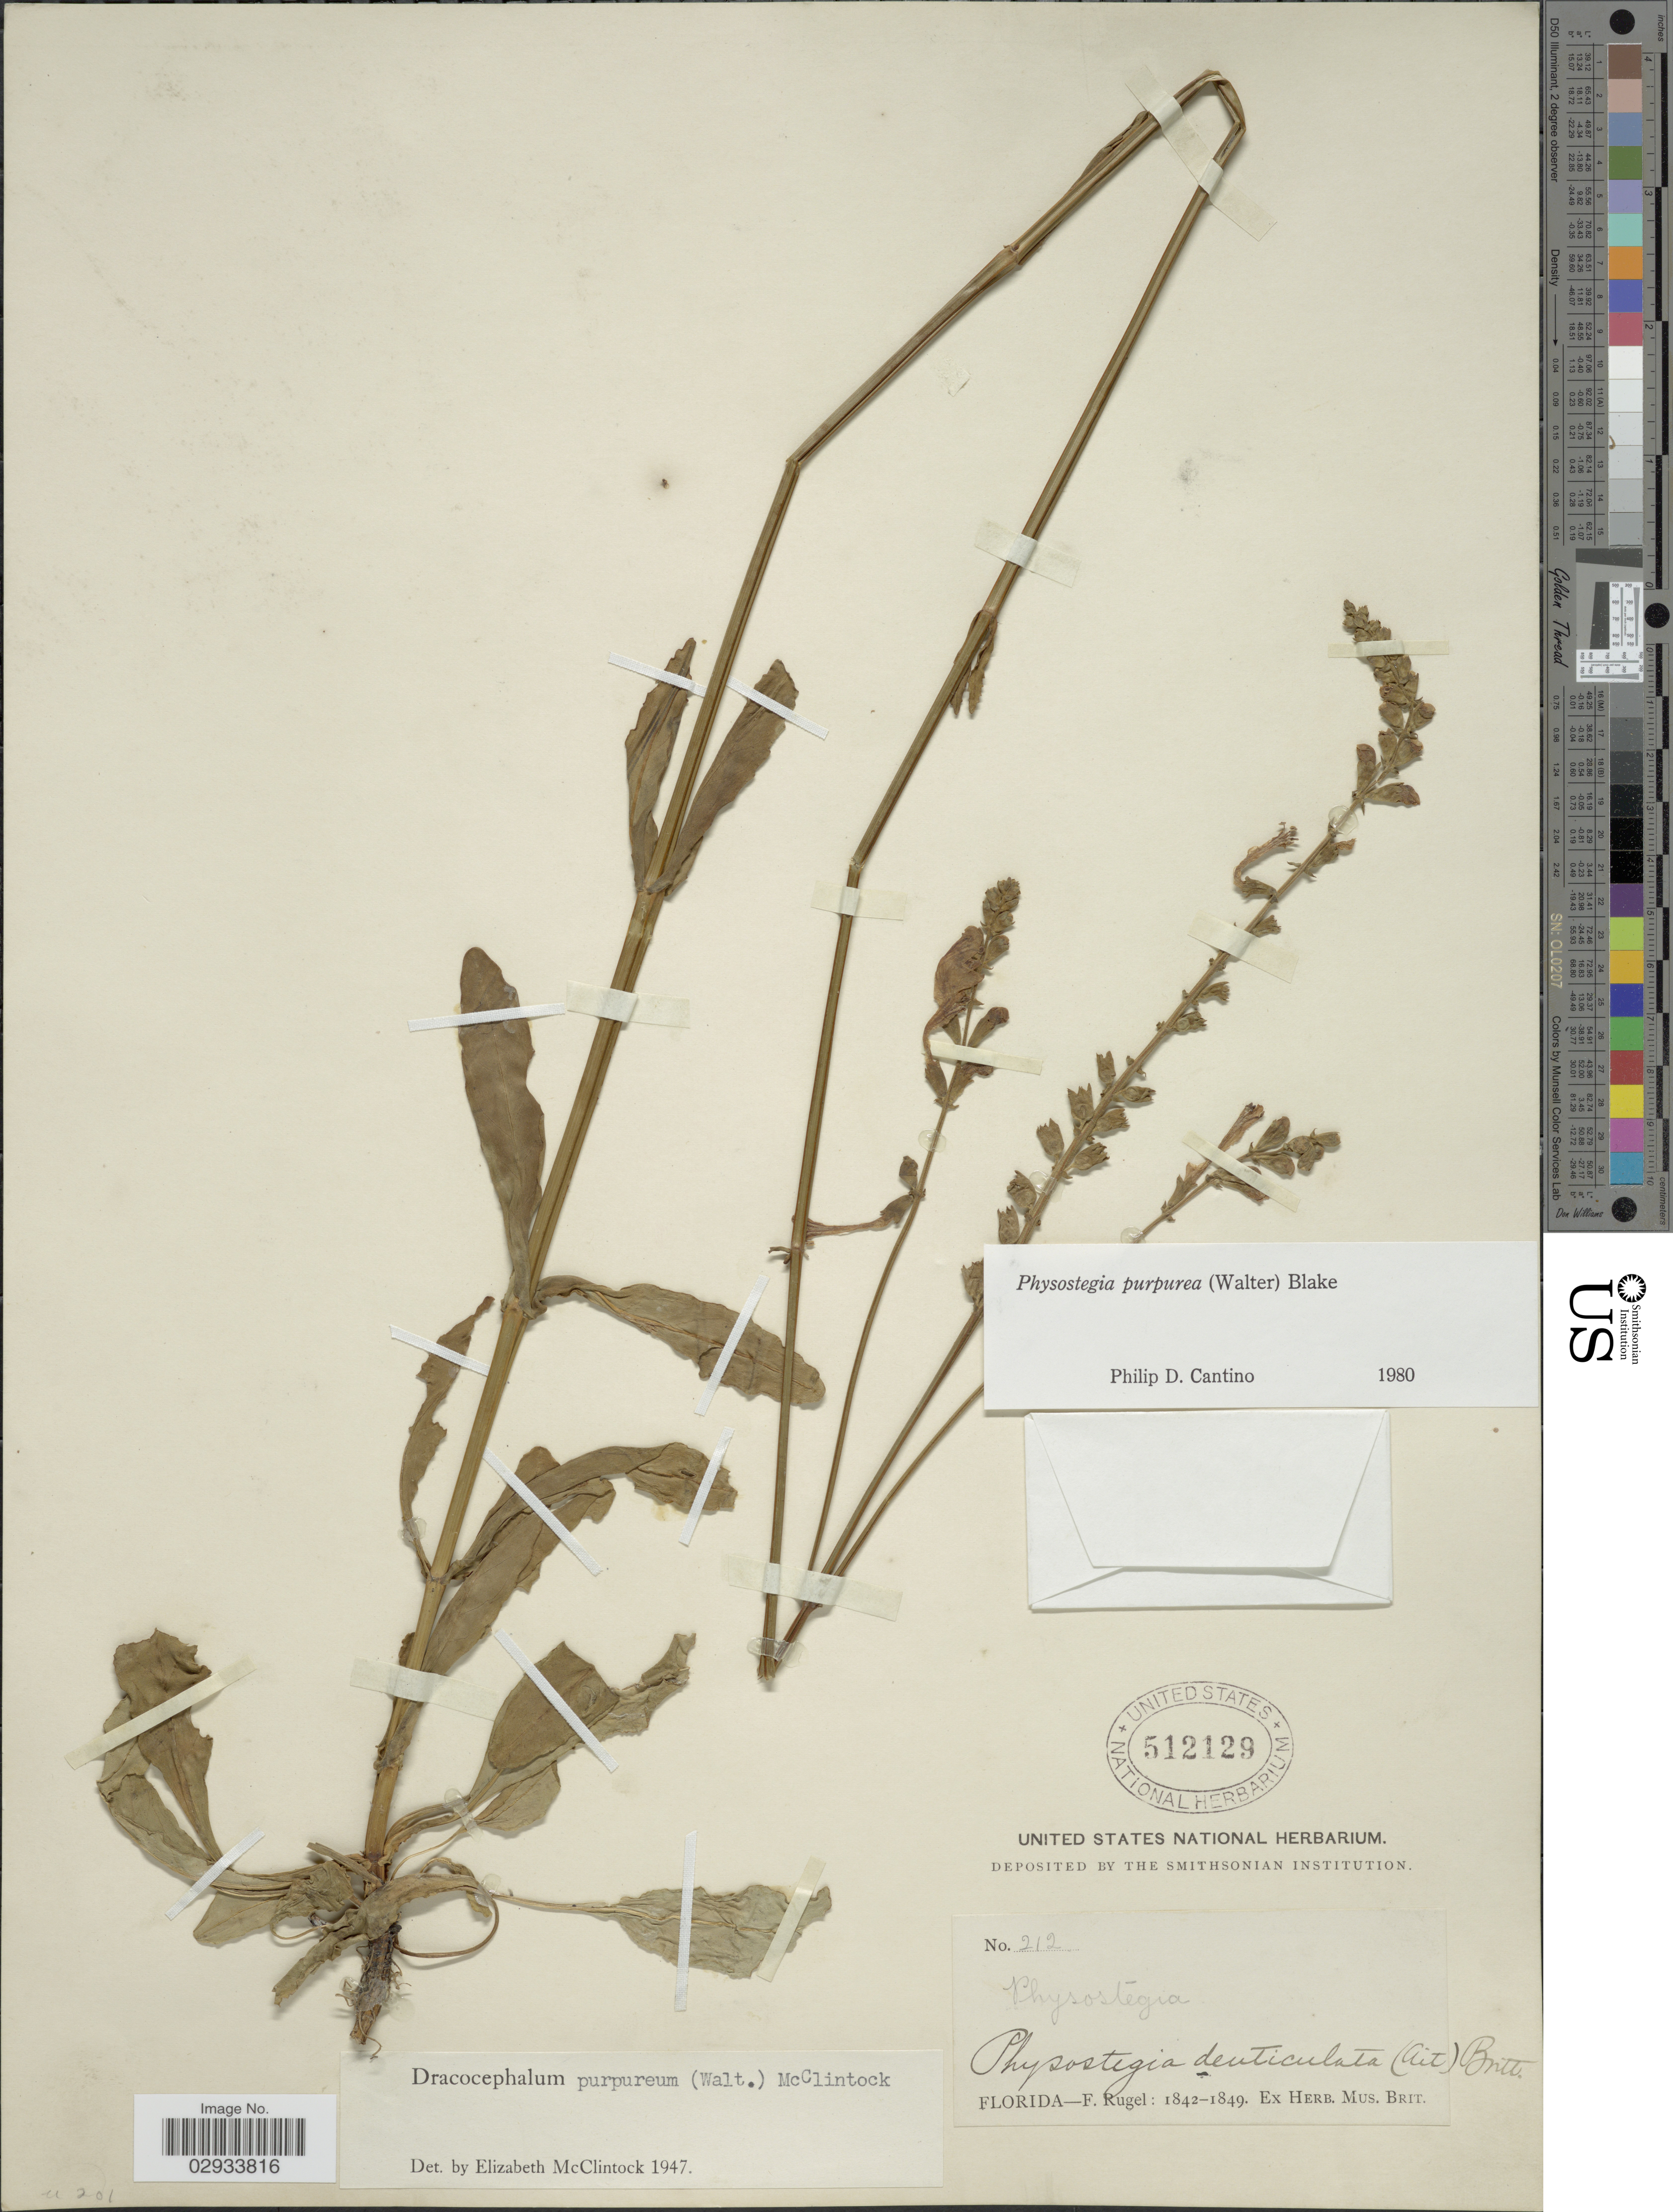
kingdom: Plantae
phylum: Tracheophyta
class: Magnoliopsida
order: Lamiales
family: Lamiaceae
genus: Physostegia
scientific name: Physostegia purpurea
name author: (Walter) Blake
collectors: F. Rugel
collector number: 212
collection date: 1842/1849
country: United States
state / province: Florida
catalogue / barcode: US 512129